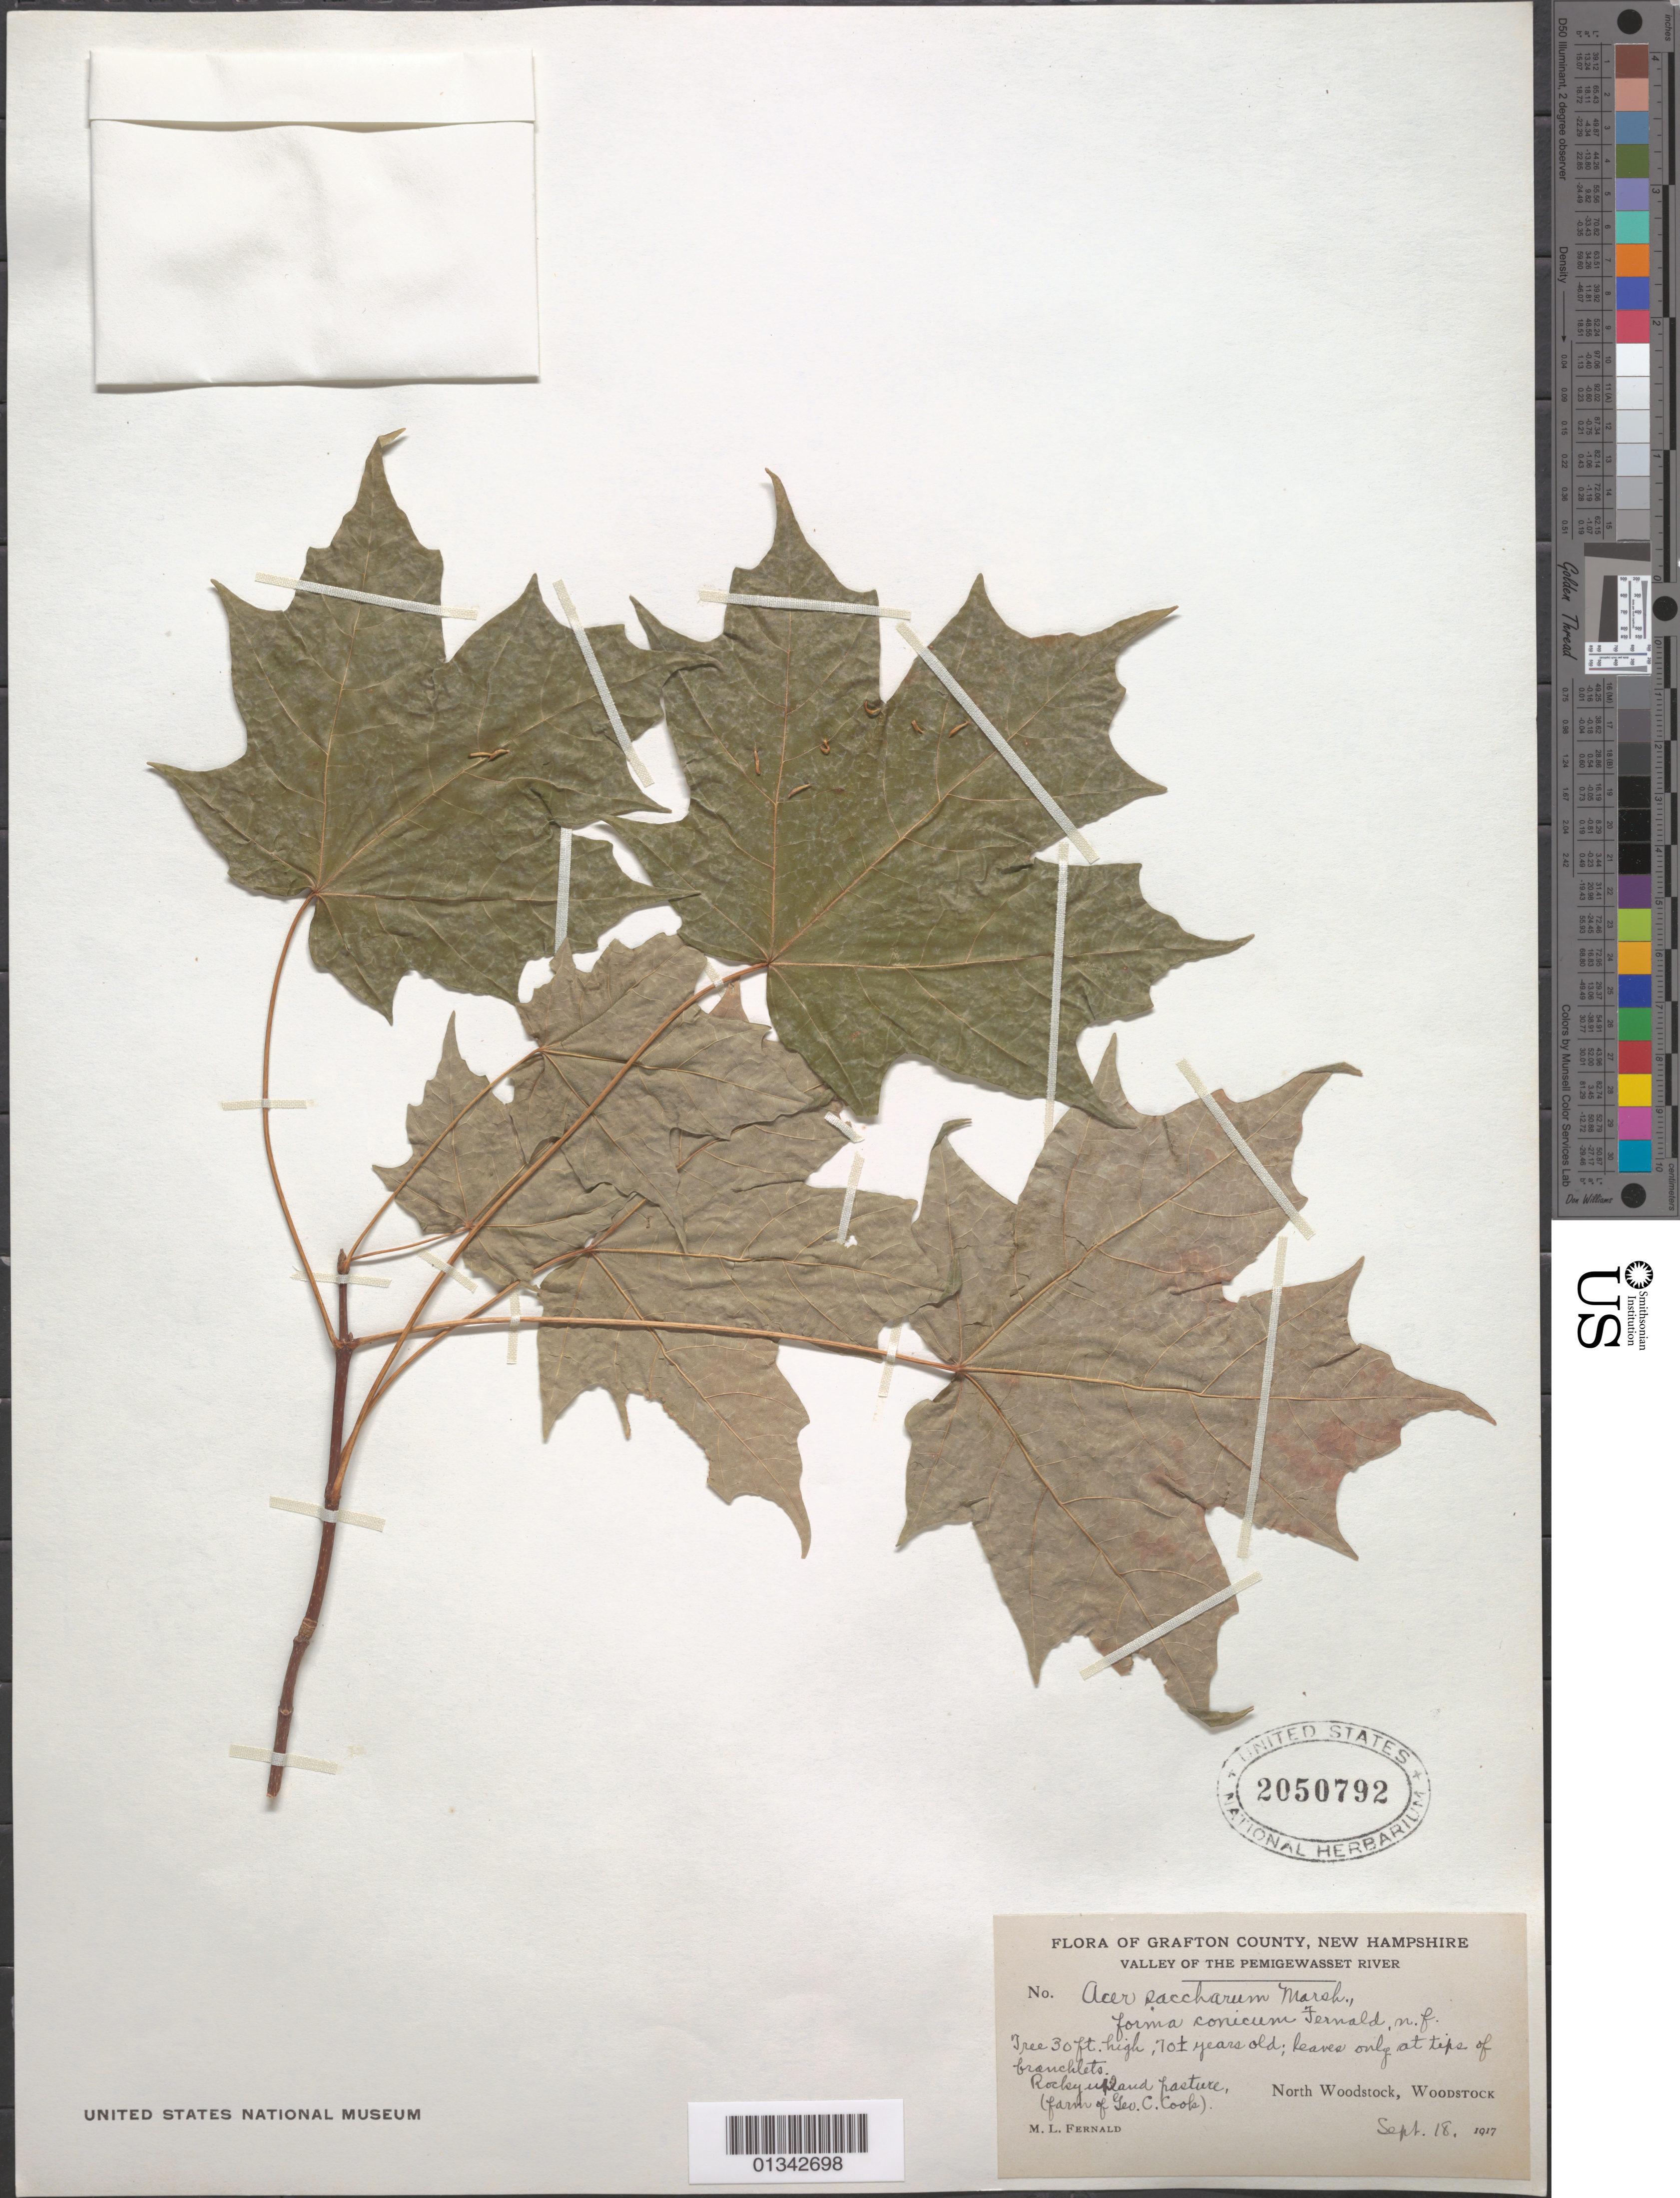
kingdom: Plantae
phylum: Tracheophyta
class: Magnoliopsida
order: Sapindales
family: Sapindaceae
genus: Acer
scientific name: Acer saccharum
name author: Marshall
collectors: M. L. Fernald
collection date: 1917-09-18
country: United States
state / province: New Hampshire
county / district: Grafton County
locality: Grafton County, Valley of Pemigewasset River, North Woodstock, Woodstock, farm of Geo. C. Cook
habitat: Rocky upland pasture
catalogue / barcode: US 2050792